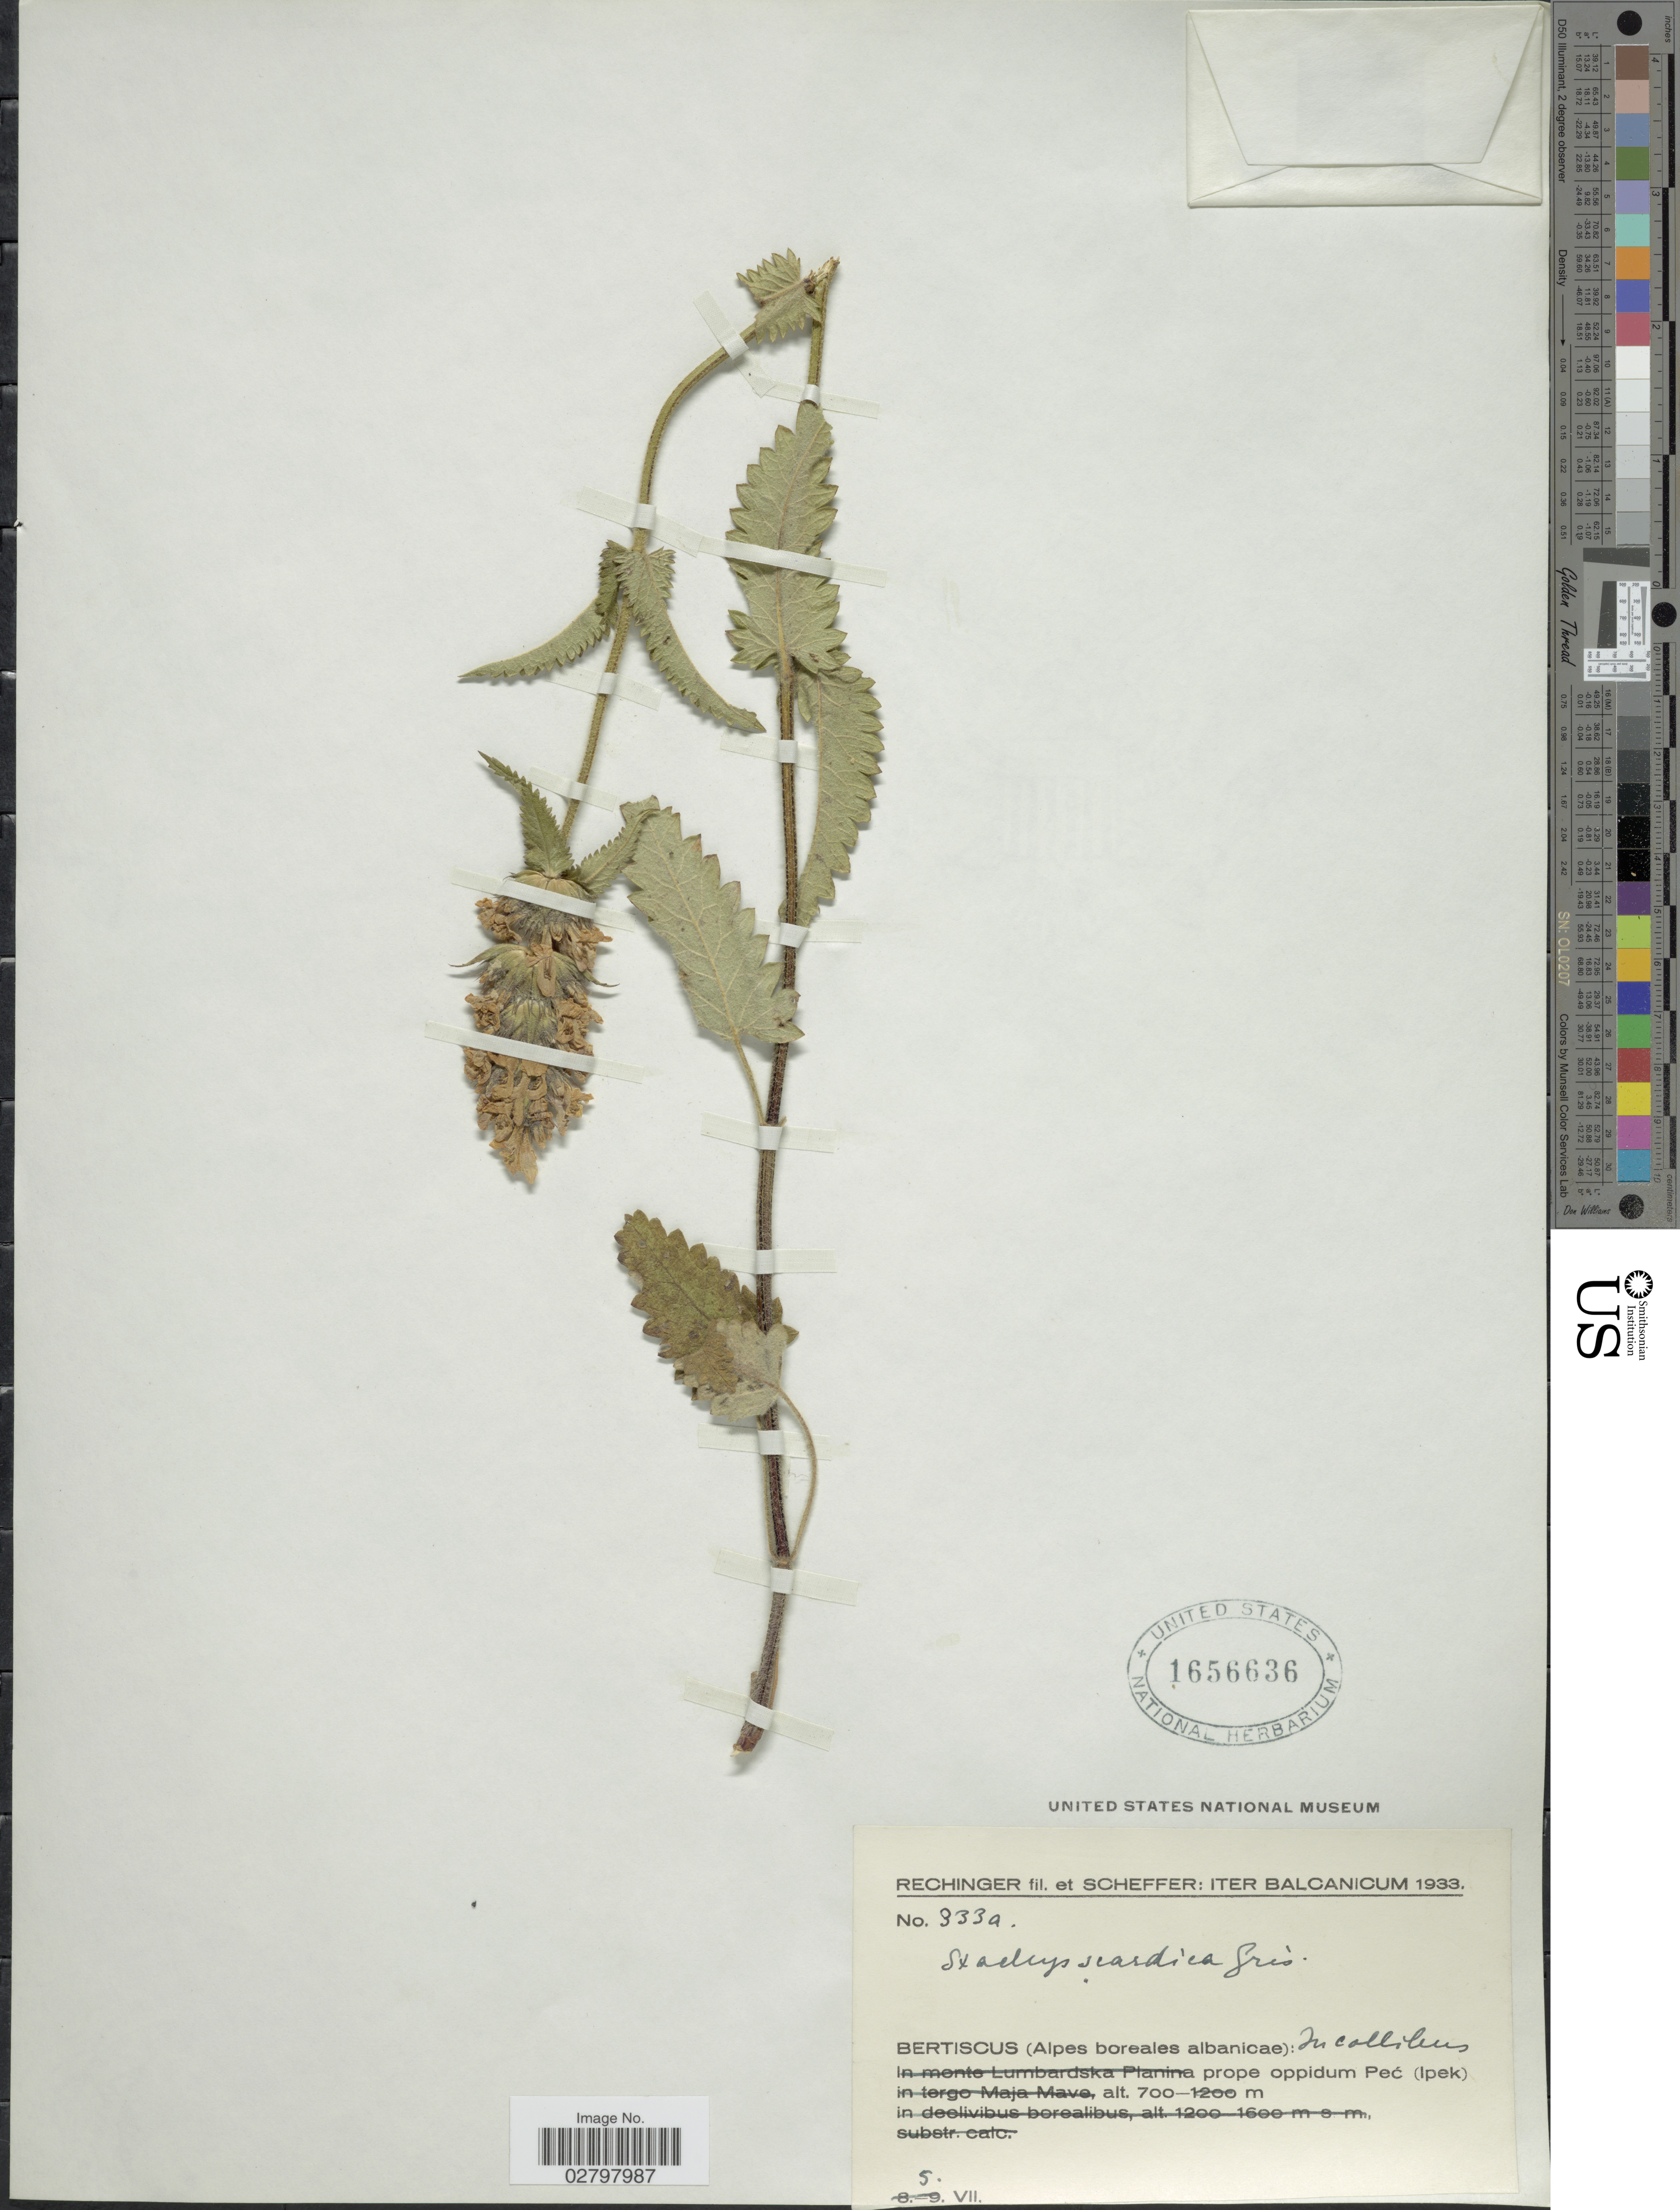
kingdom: Plantae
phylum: Tracheophyta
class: Magnoliopsida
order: Lamiales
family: Lamiaceae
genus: Stachys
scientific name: Stachys scardica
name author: (Griseb.) Hayek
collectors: -- Rechinger & Scheffer, --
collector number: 333a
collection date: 1933-07-05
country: Turkmenistan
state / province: Balkan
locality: Balcanicum, Bertiscus (Alpes boreales albanicae): In collibus prope oppidum Pec (Ipek).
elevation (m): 700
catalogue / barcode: US 1656636